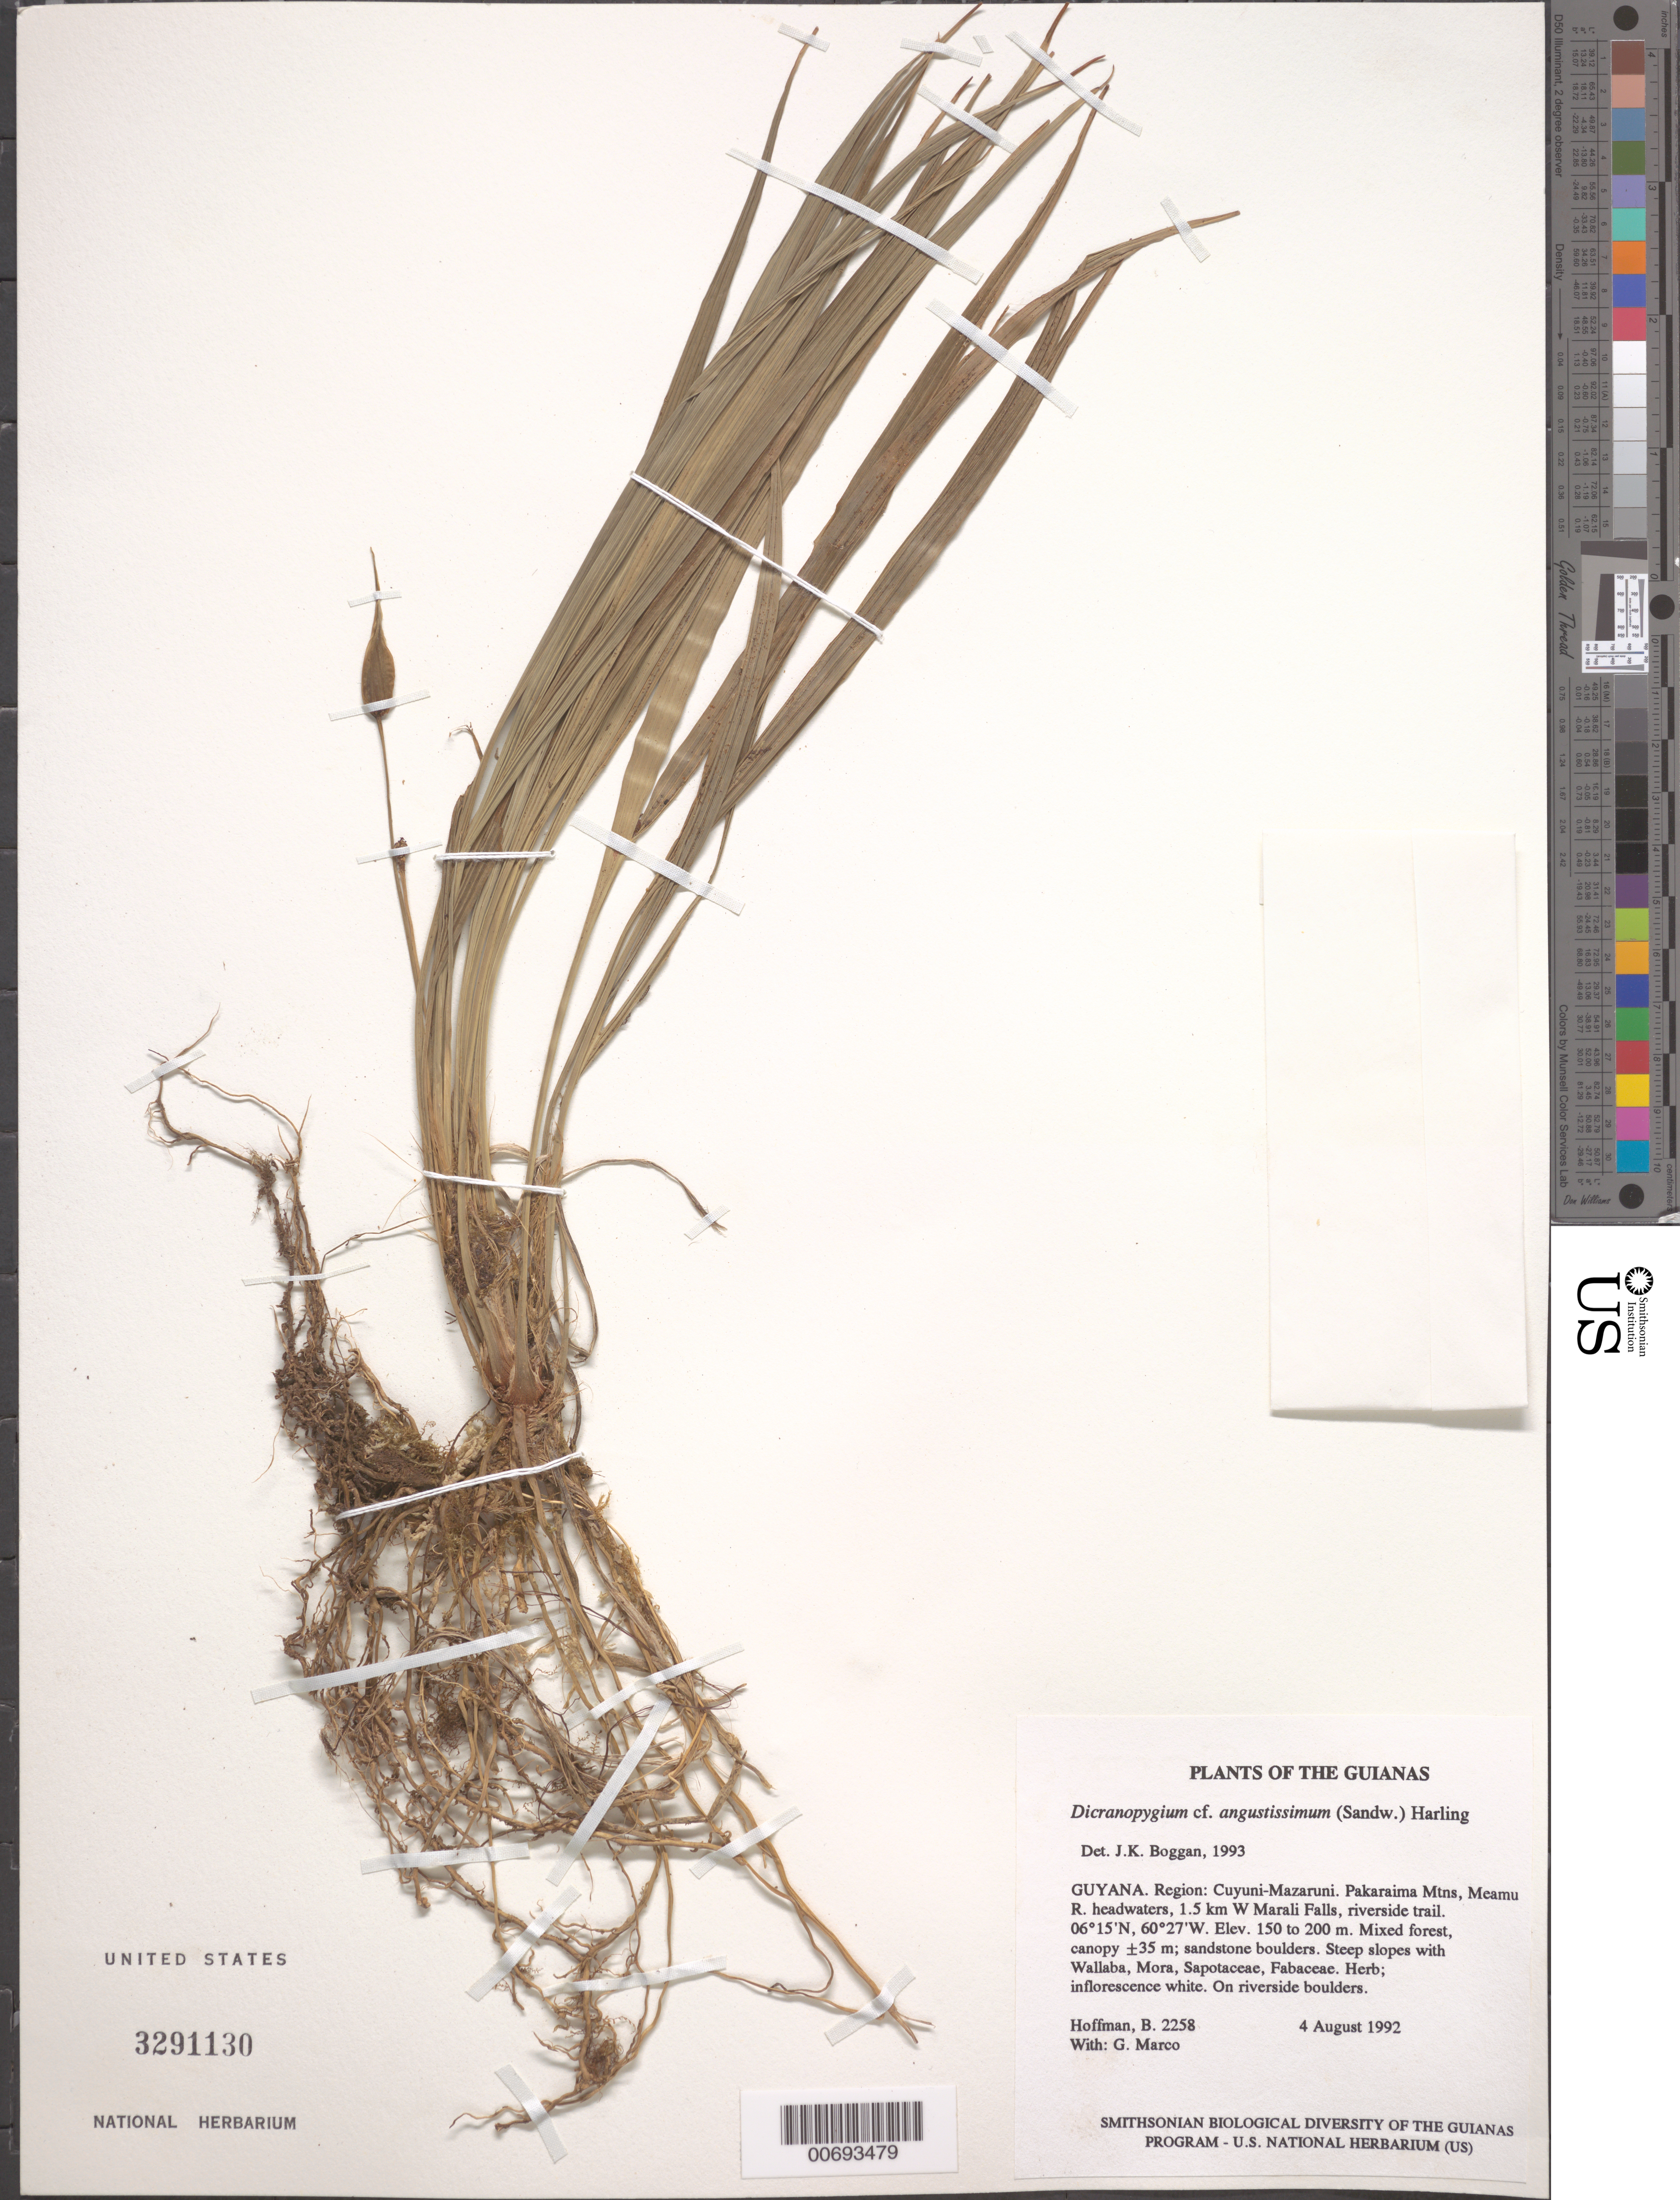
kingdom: Plantae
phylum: Tracheophyta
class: Liliopsida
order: Pandanales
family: Cyclanthaceae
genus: Dicranopygium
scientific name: Dicranopygium angustissimum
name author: (Sandwith) Harling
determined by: Boggan, J. K., (US), NMNH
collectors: B. Hoffman & G. Marco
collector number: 2258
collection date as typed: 4 August 1992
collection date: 1992-08-04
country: Guyana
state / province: Cuyuni-Mazaruni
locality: Pakaraima Mountains, Meamu River headwaters, 1.5 km W of Marali Falls, riverside trail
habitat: Mixed forest, canopy ±35 m; sandstone boulders. Steep slopes with Wallaba, Mora, Sapotaceae, Fabaceae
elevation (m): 150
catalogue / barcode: US 3291130